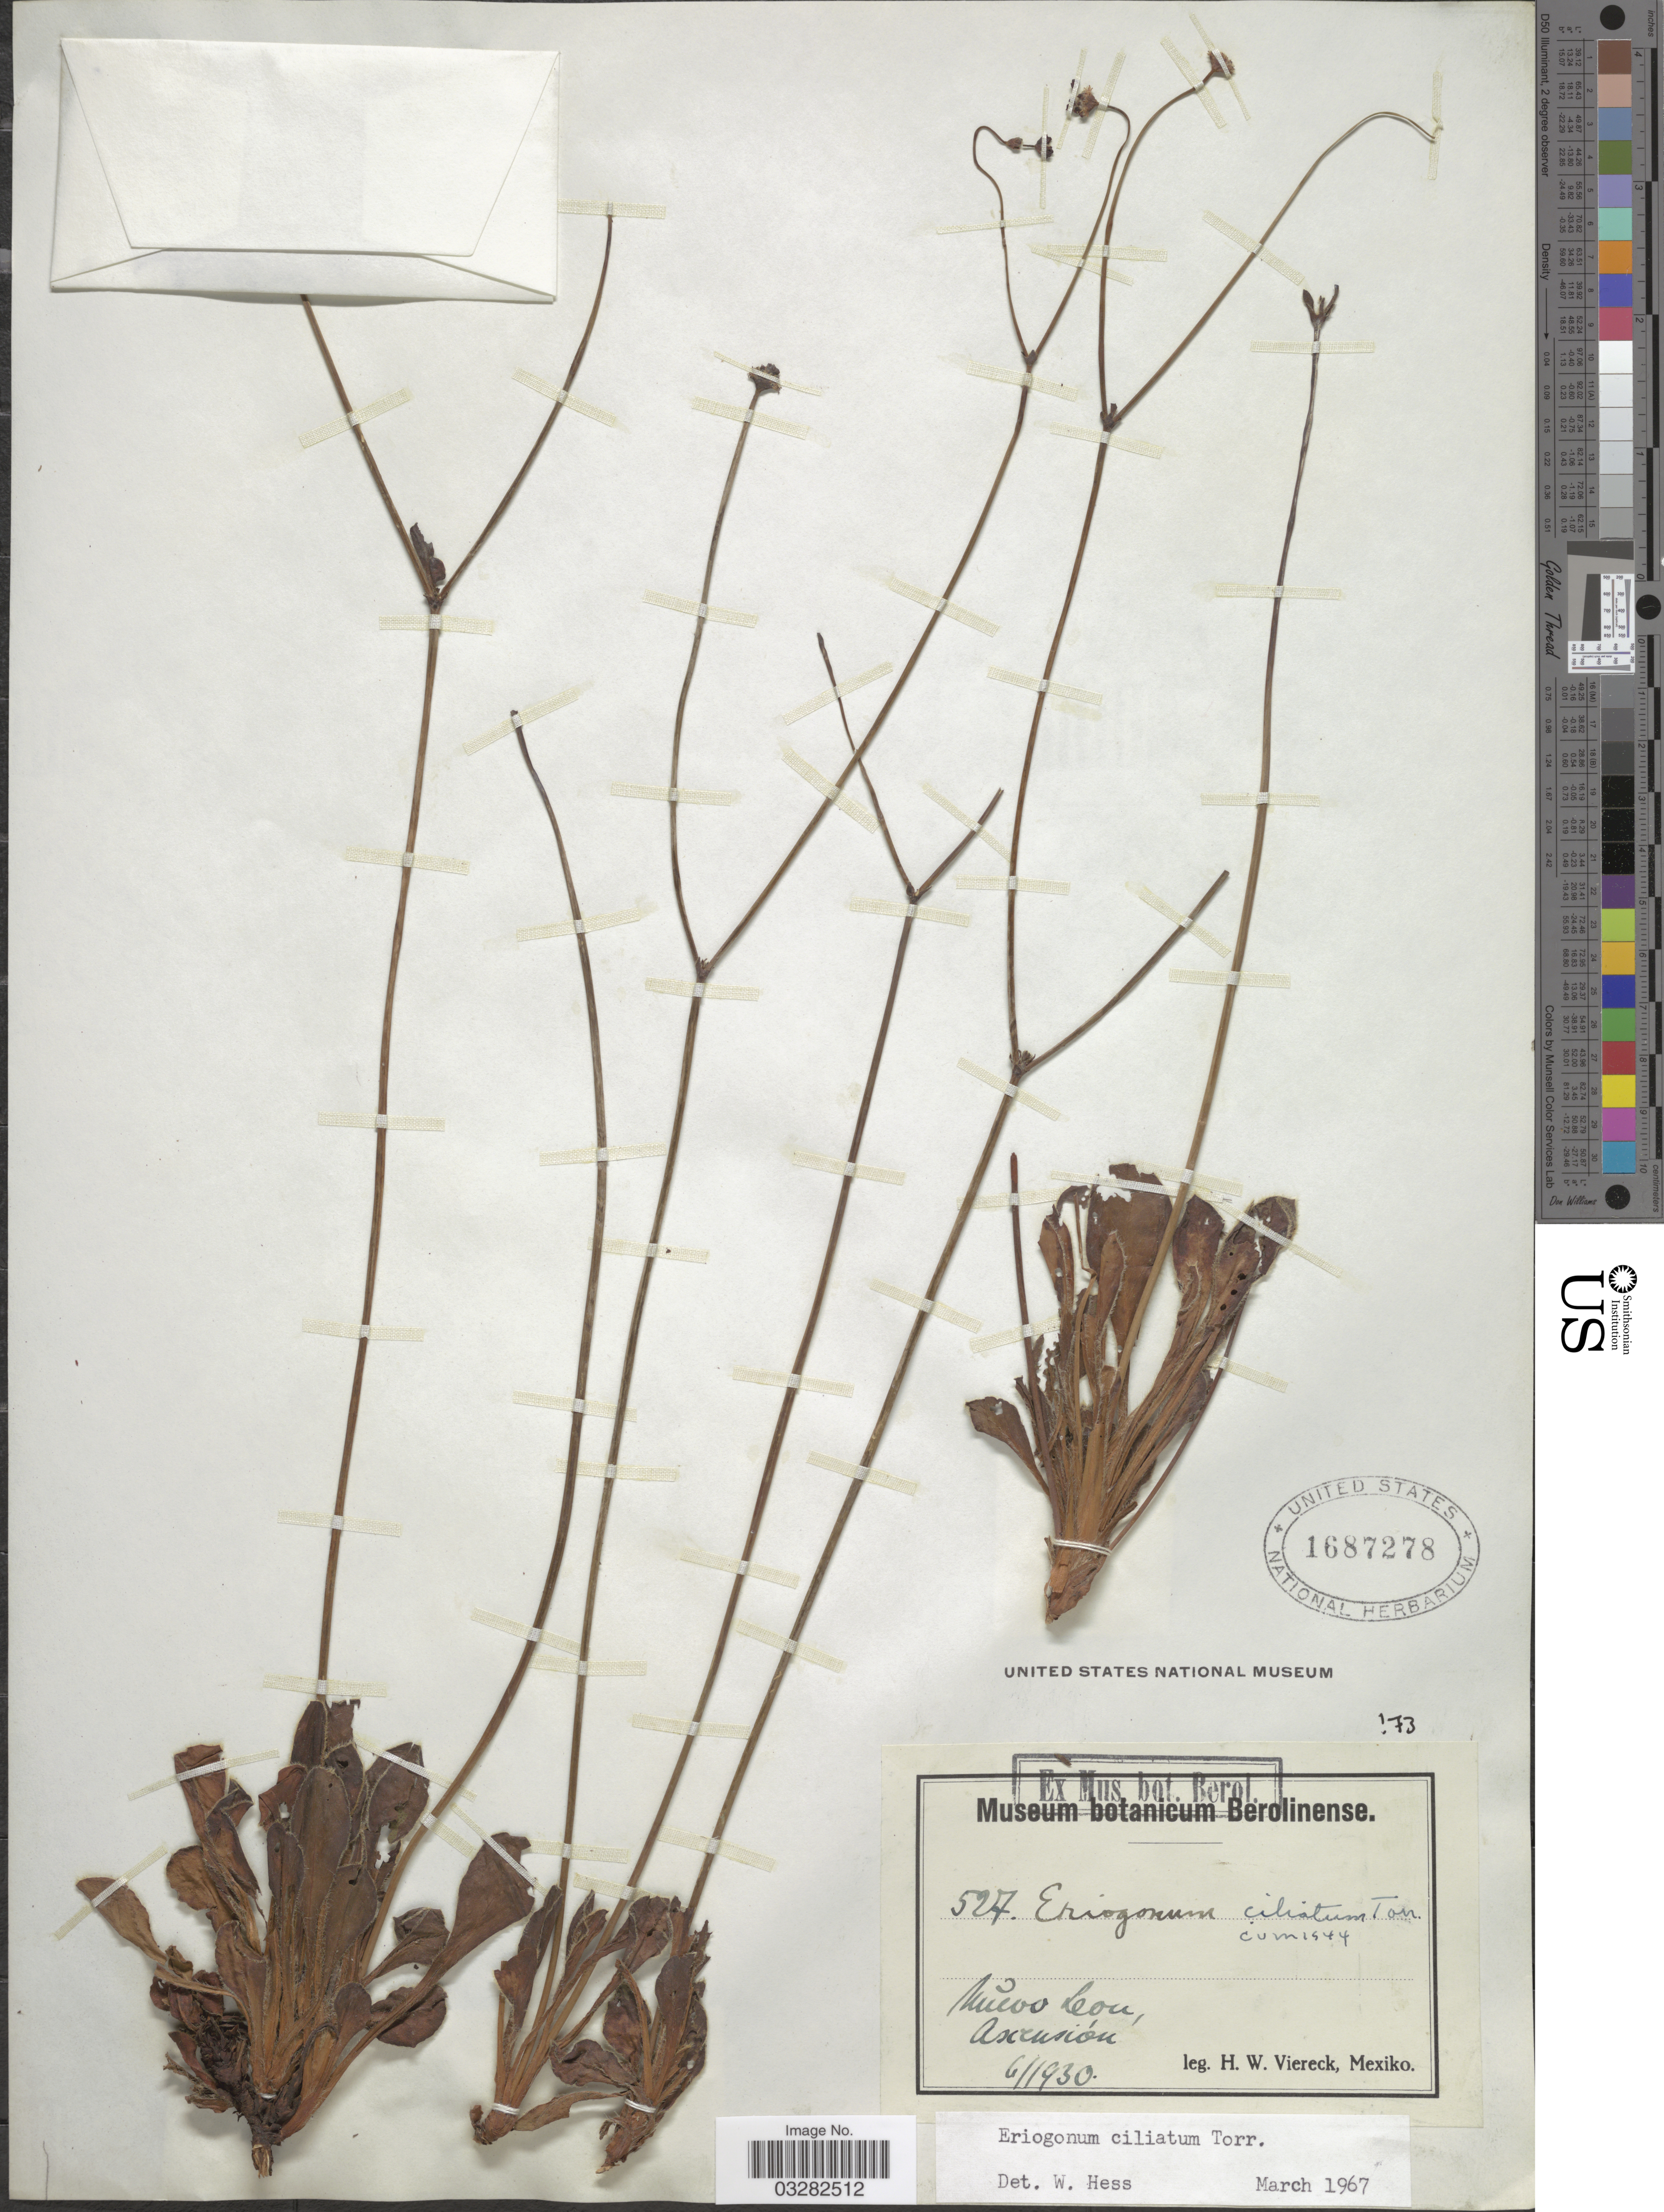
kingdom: Plantae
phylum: Tracheophyta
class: Magnoliopsida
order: Caryophyllales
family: Polygonaceae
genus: Eriogonum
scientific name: Eriogonum ciliatum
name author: Torr. ex Benth.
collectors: H. W. Viereck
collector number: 527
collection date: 1930-06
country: Mexico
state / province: Nuevo León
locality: Nuevo Leon, Ascensión.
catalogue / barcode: US 1687278